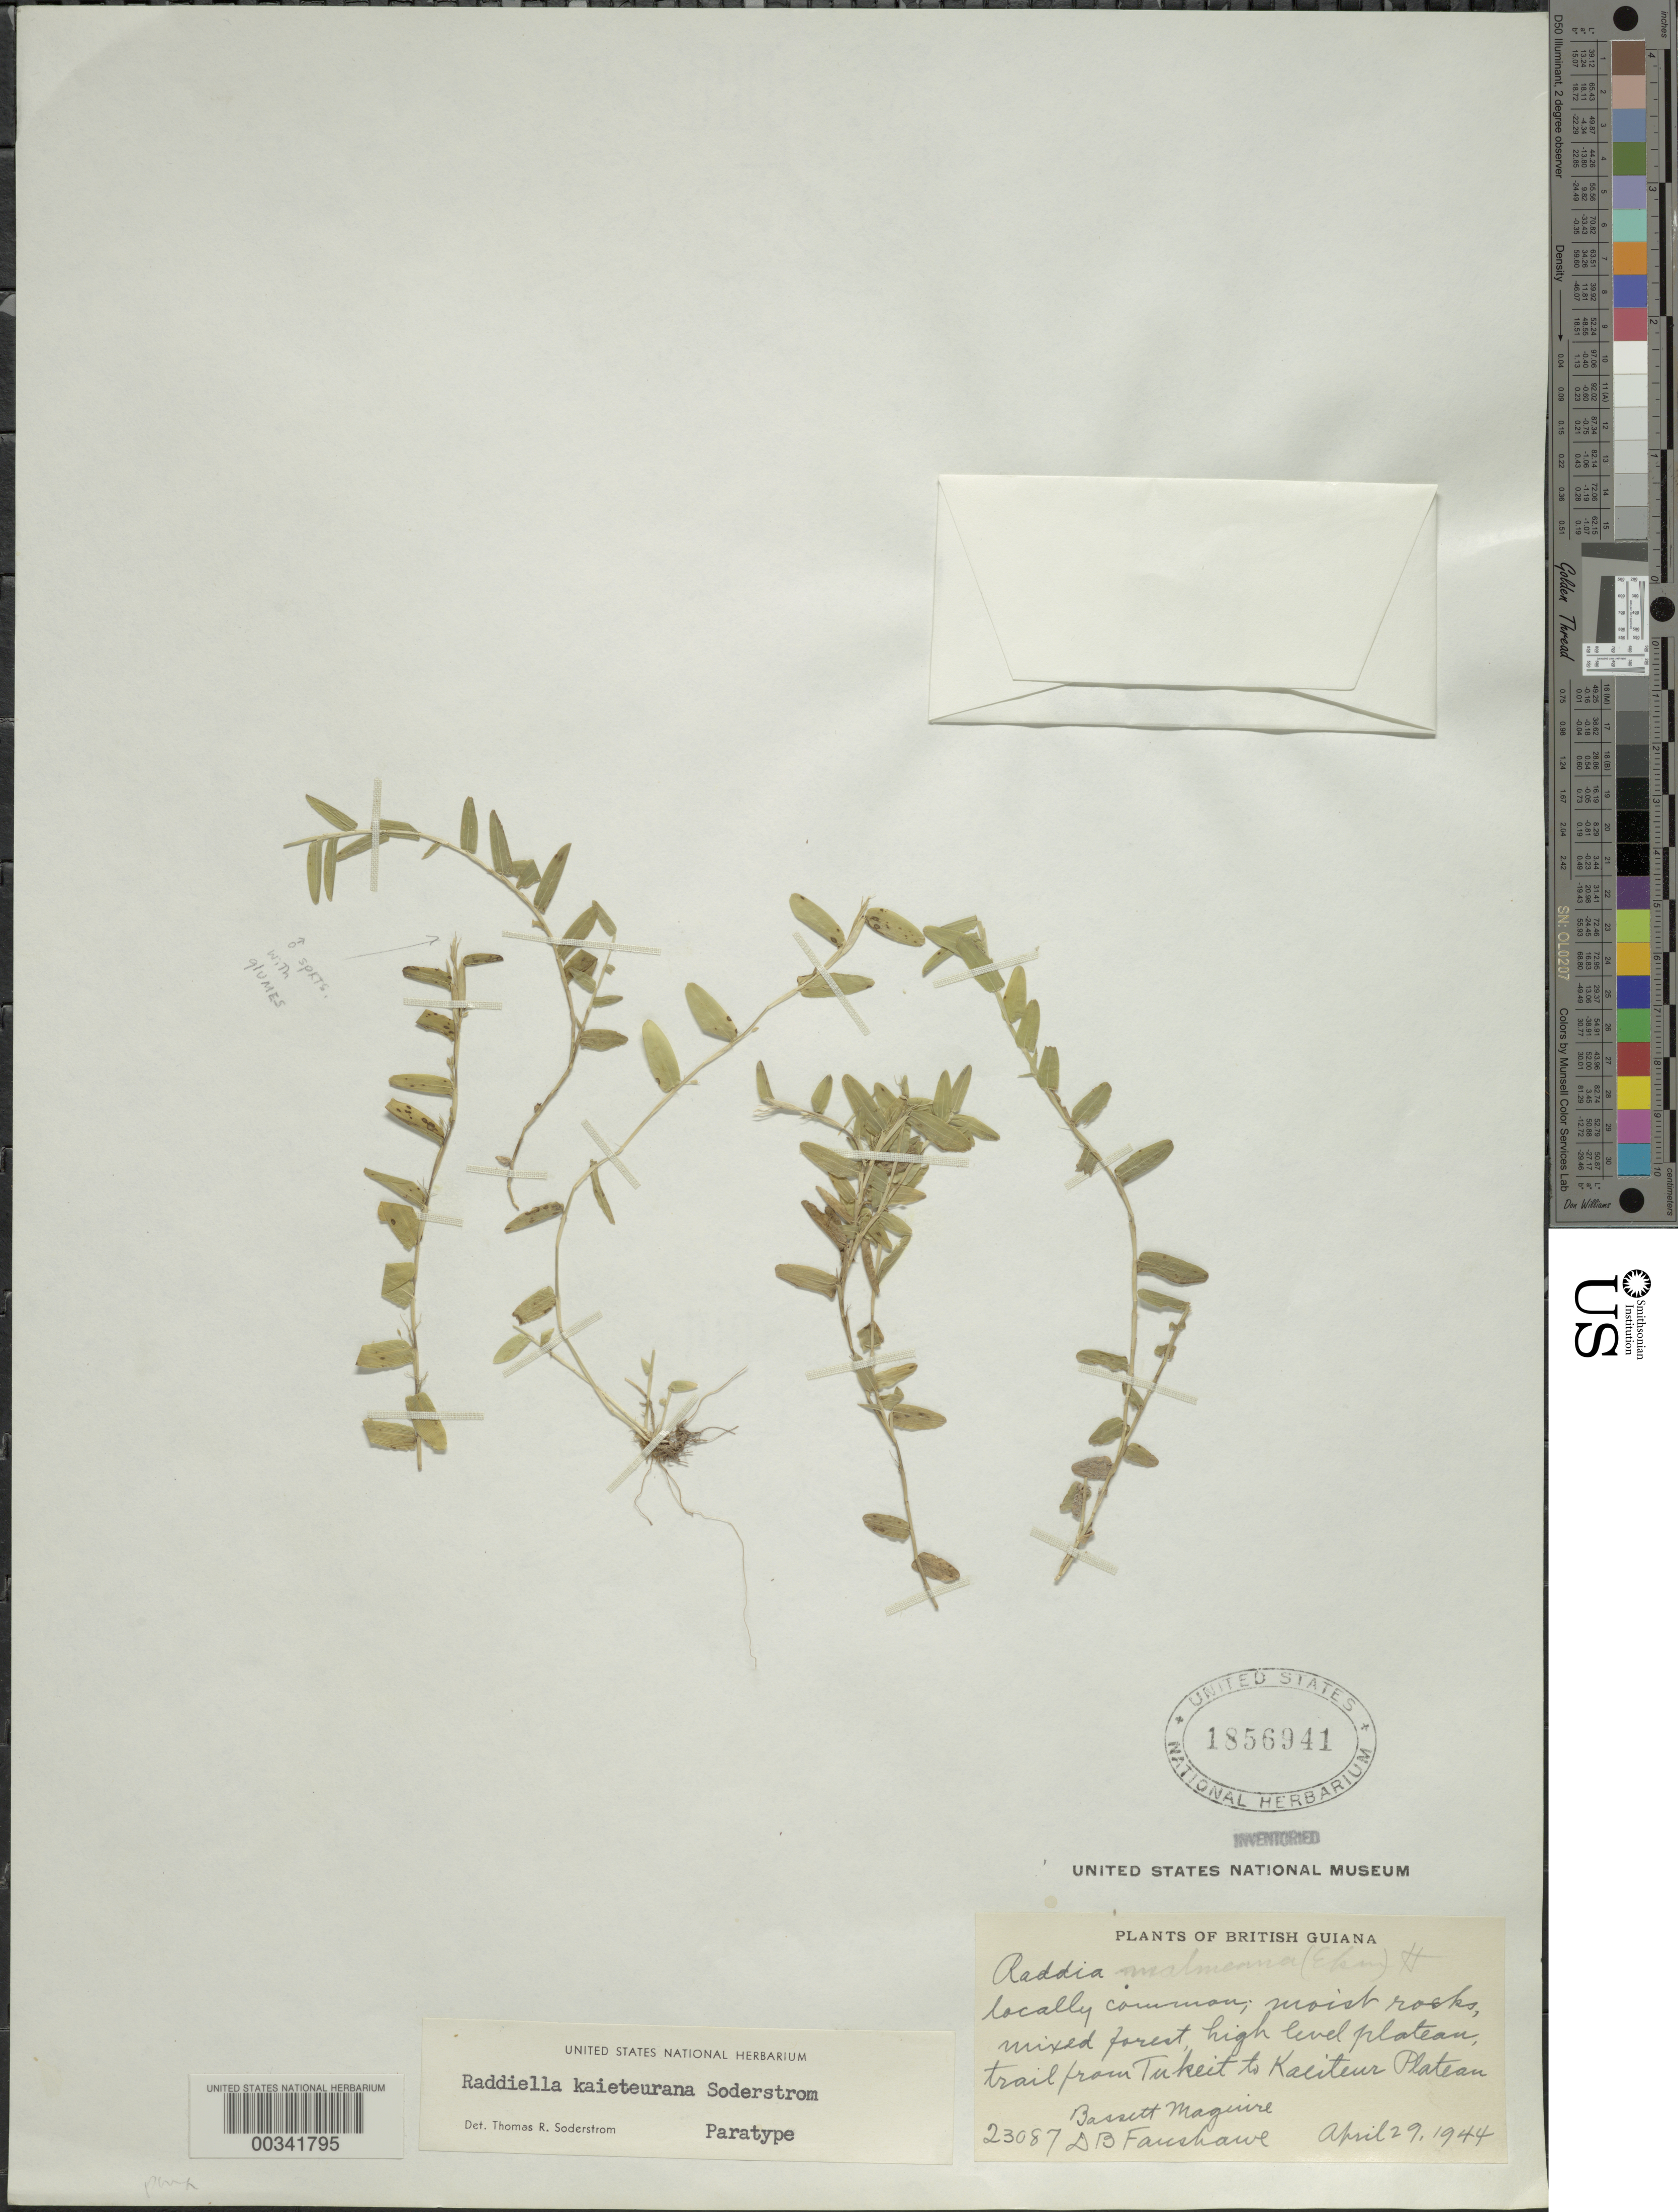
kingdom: Plantae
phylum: Tracheophyta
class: Liliopsida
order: Poales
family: Poaceae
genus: Raddiella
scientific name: Raddiella kaieteurana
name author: Soderstr.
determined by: Soderstrom, T. R.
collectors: B. Maguire & D. B. Fanshawe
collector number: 23087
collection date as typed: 29 Apr 1944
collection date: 1944-04-29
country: Guyana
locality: Trail from tukeit to kaeiteur plateau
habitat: Mixted forest, high level plateau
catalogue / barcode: US 1856941